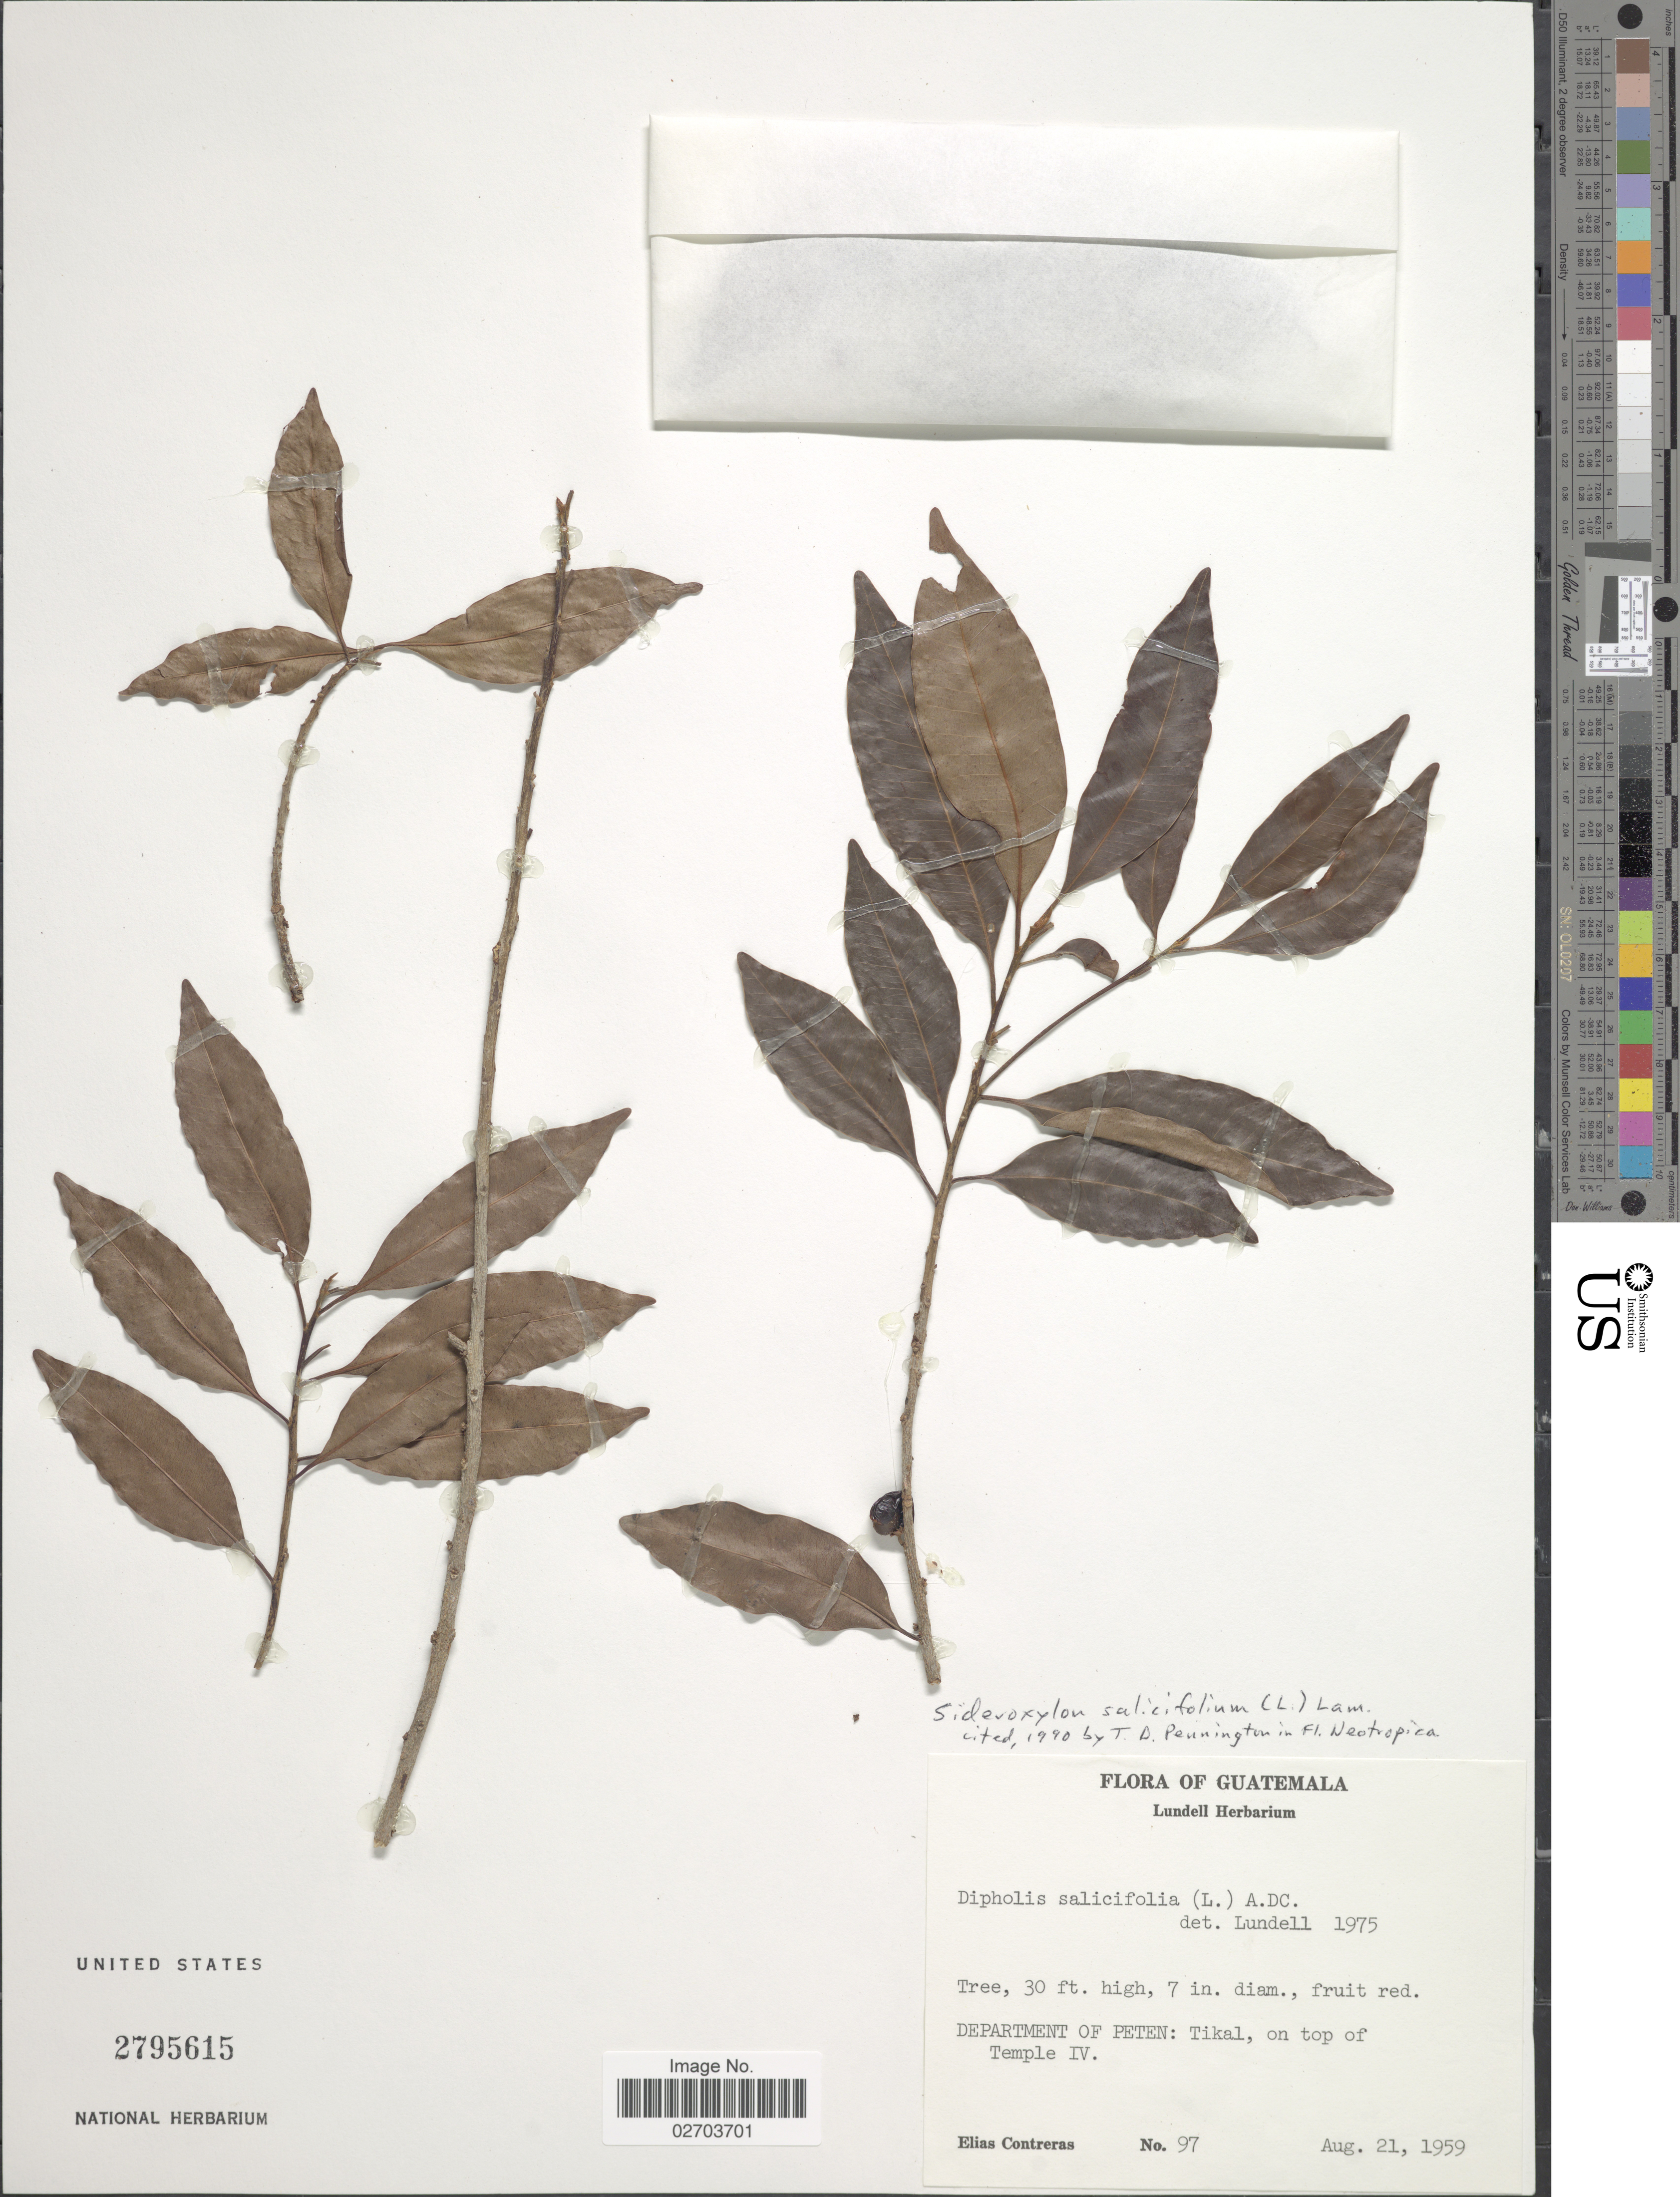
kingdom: Plantae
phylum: Tracheophyta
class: Magnoliopsida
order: Ericales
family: Sapotaceae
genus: Sideroxylon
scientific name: Sideroxylon salicifolium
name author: (L.) Lam.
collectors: E. Contreras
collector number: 97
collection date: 1959-08-21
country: Guatemala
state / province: El Petén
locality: Tikal, on top of Temple IV.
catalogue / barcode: US 2795615